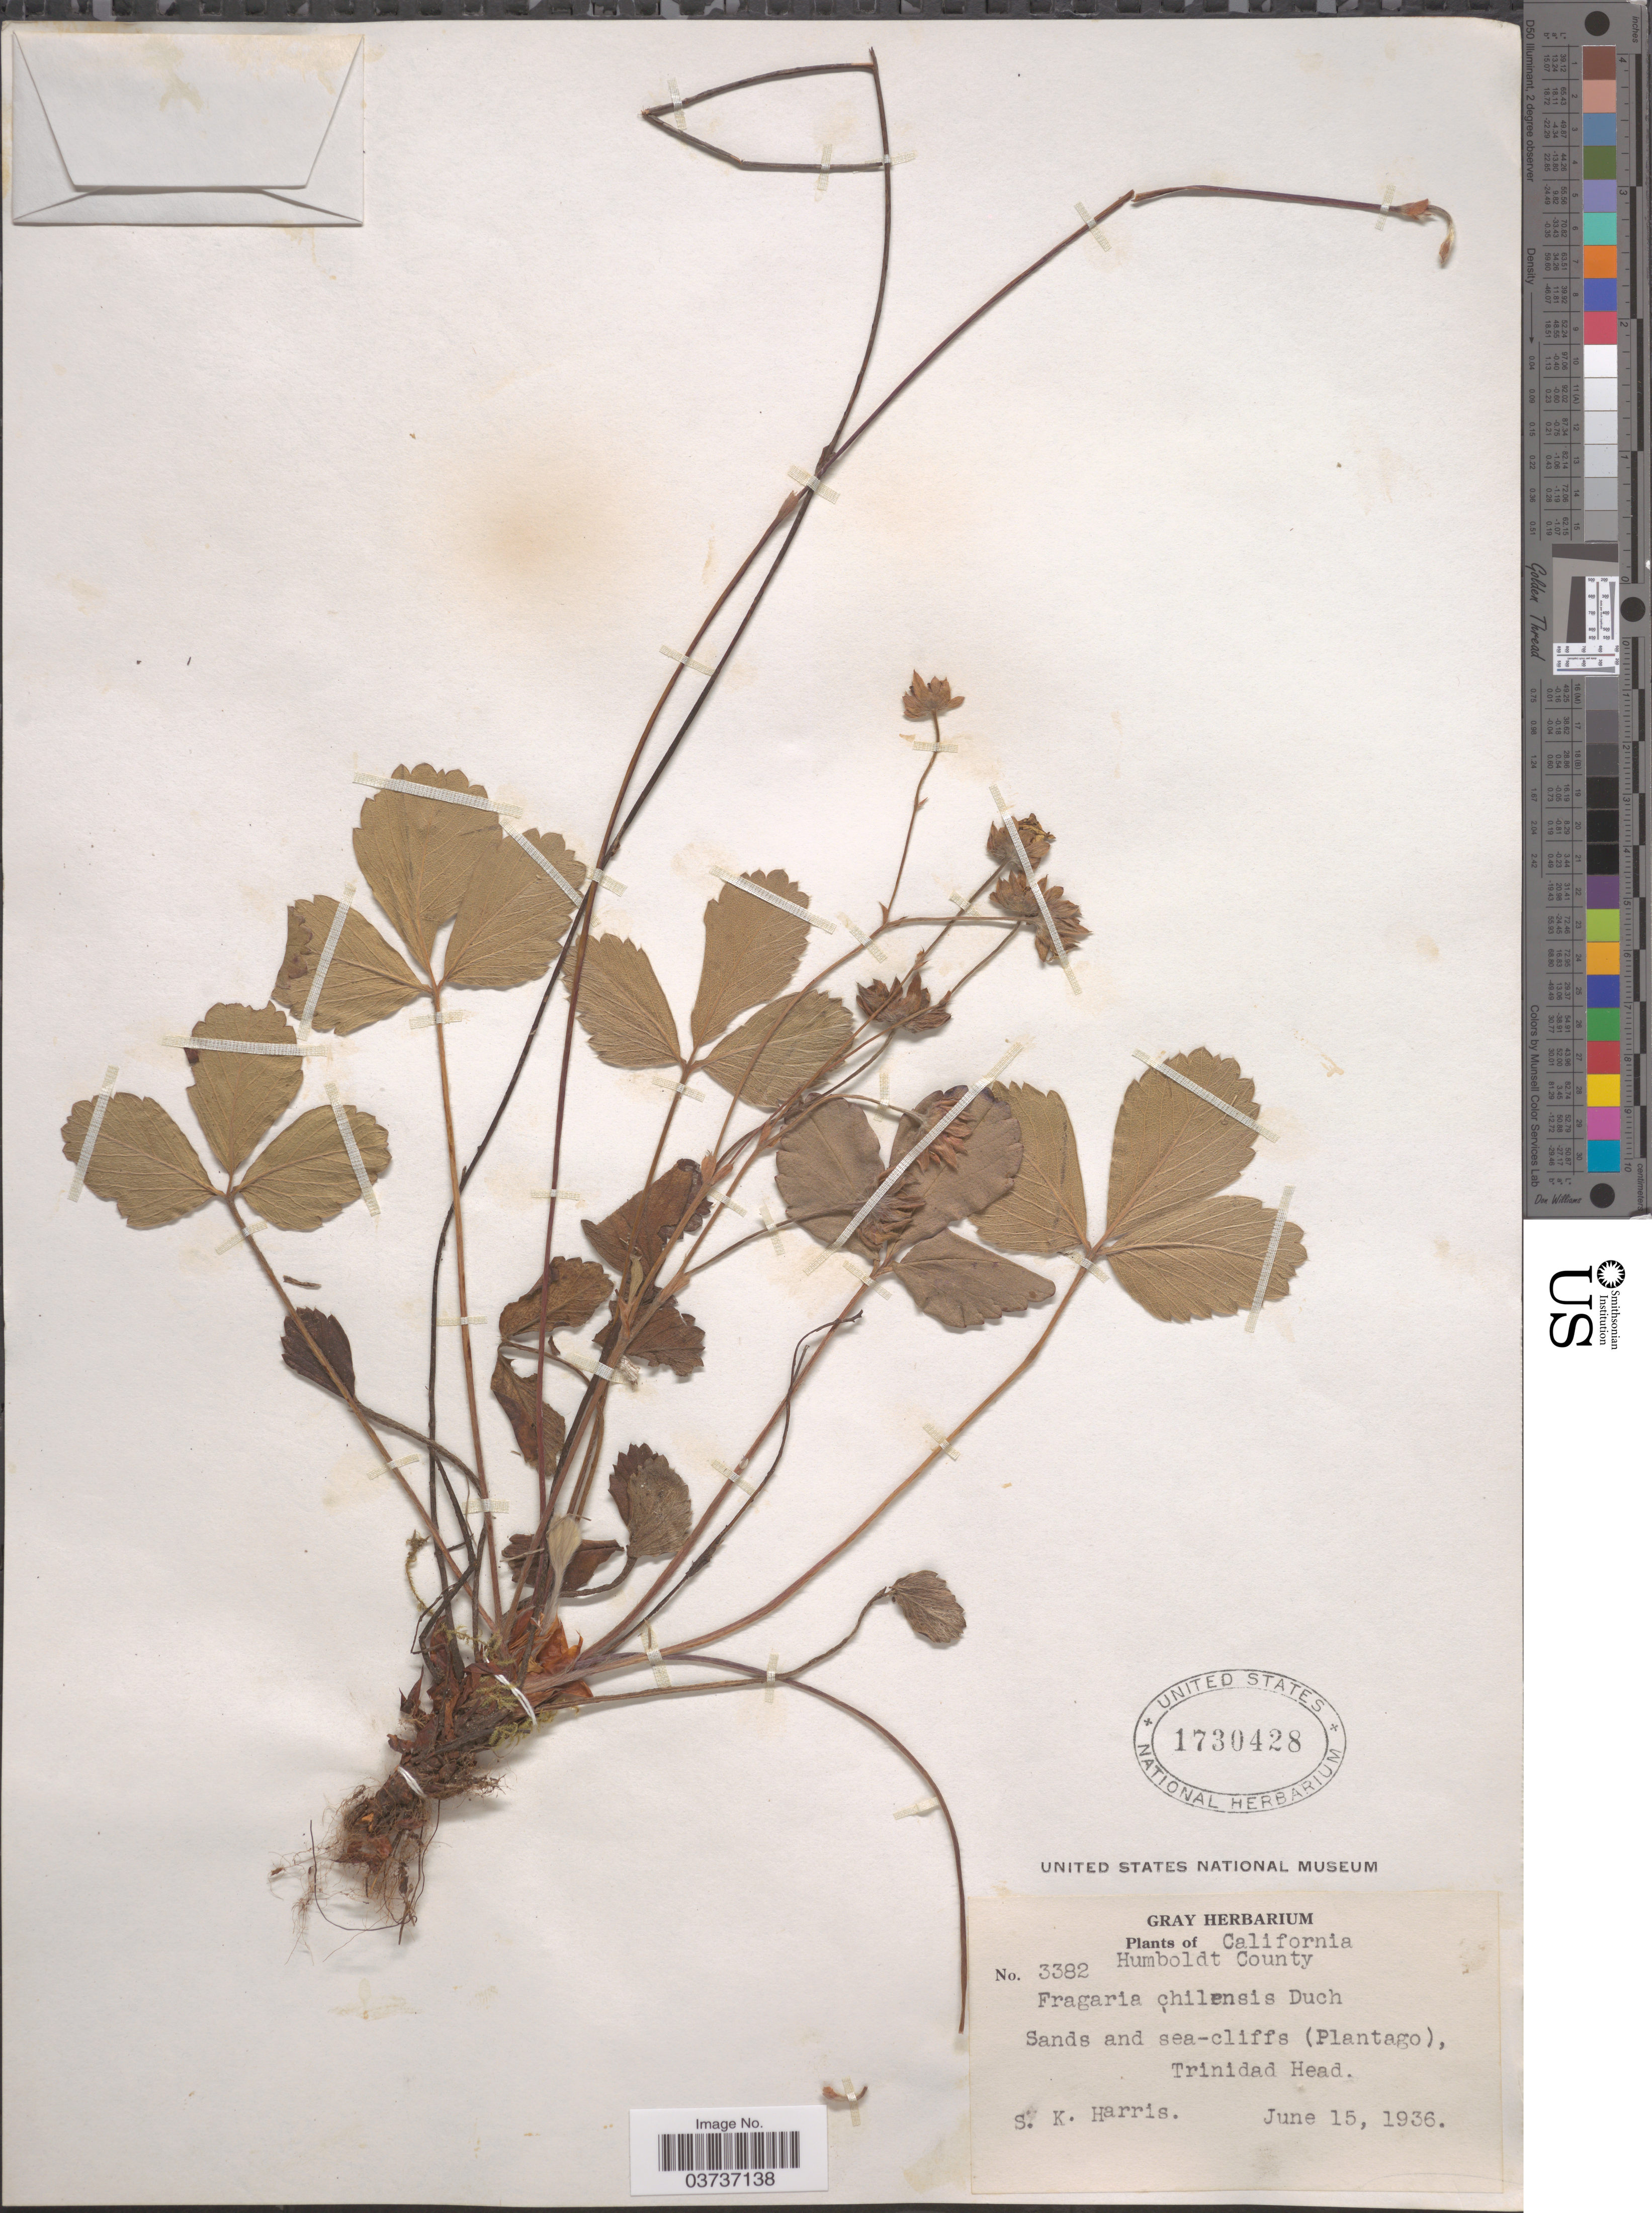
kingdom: Plantae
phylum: Tracheophyta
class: Magnoliopsida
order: Rosales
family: Rosaceae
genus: Fragaria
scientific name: Fragaria chiloensis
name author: (L.) Mill.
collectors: S. K. Harris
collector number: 3382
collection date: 1936-06-15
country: United States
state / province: California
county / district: Humboldt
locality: Humboldt County. Sand and sea-cliffs (Plantago), Trinidad Head.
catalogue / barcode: US 1730428